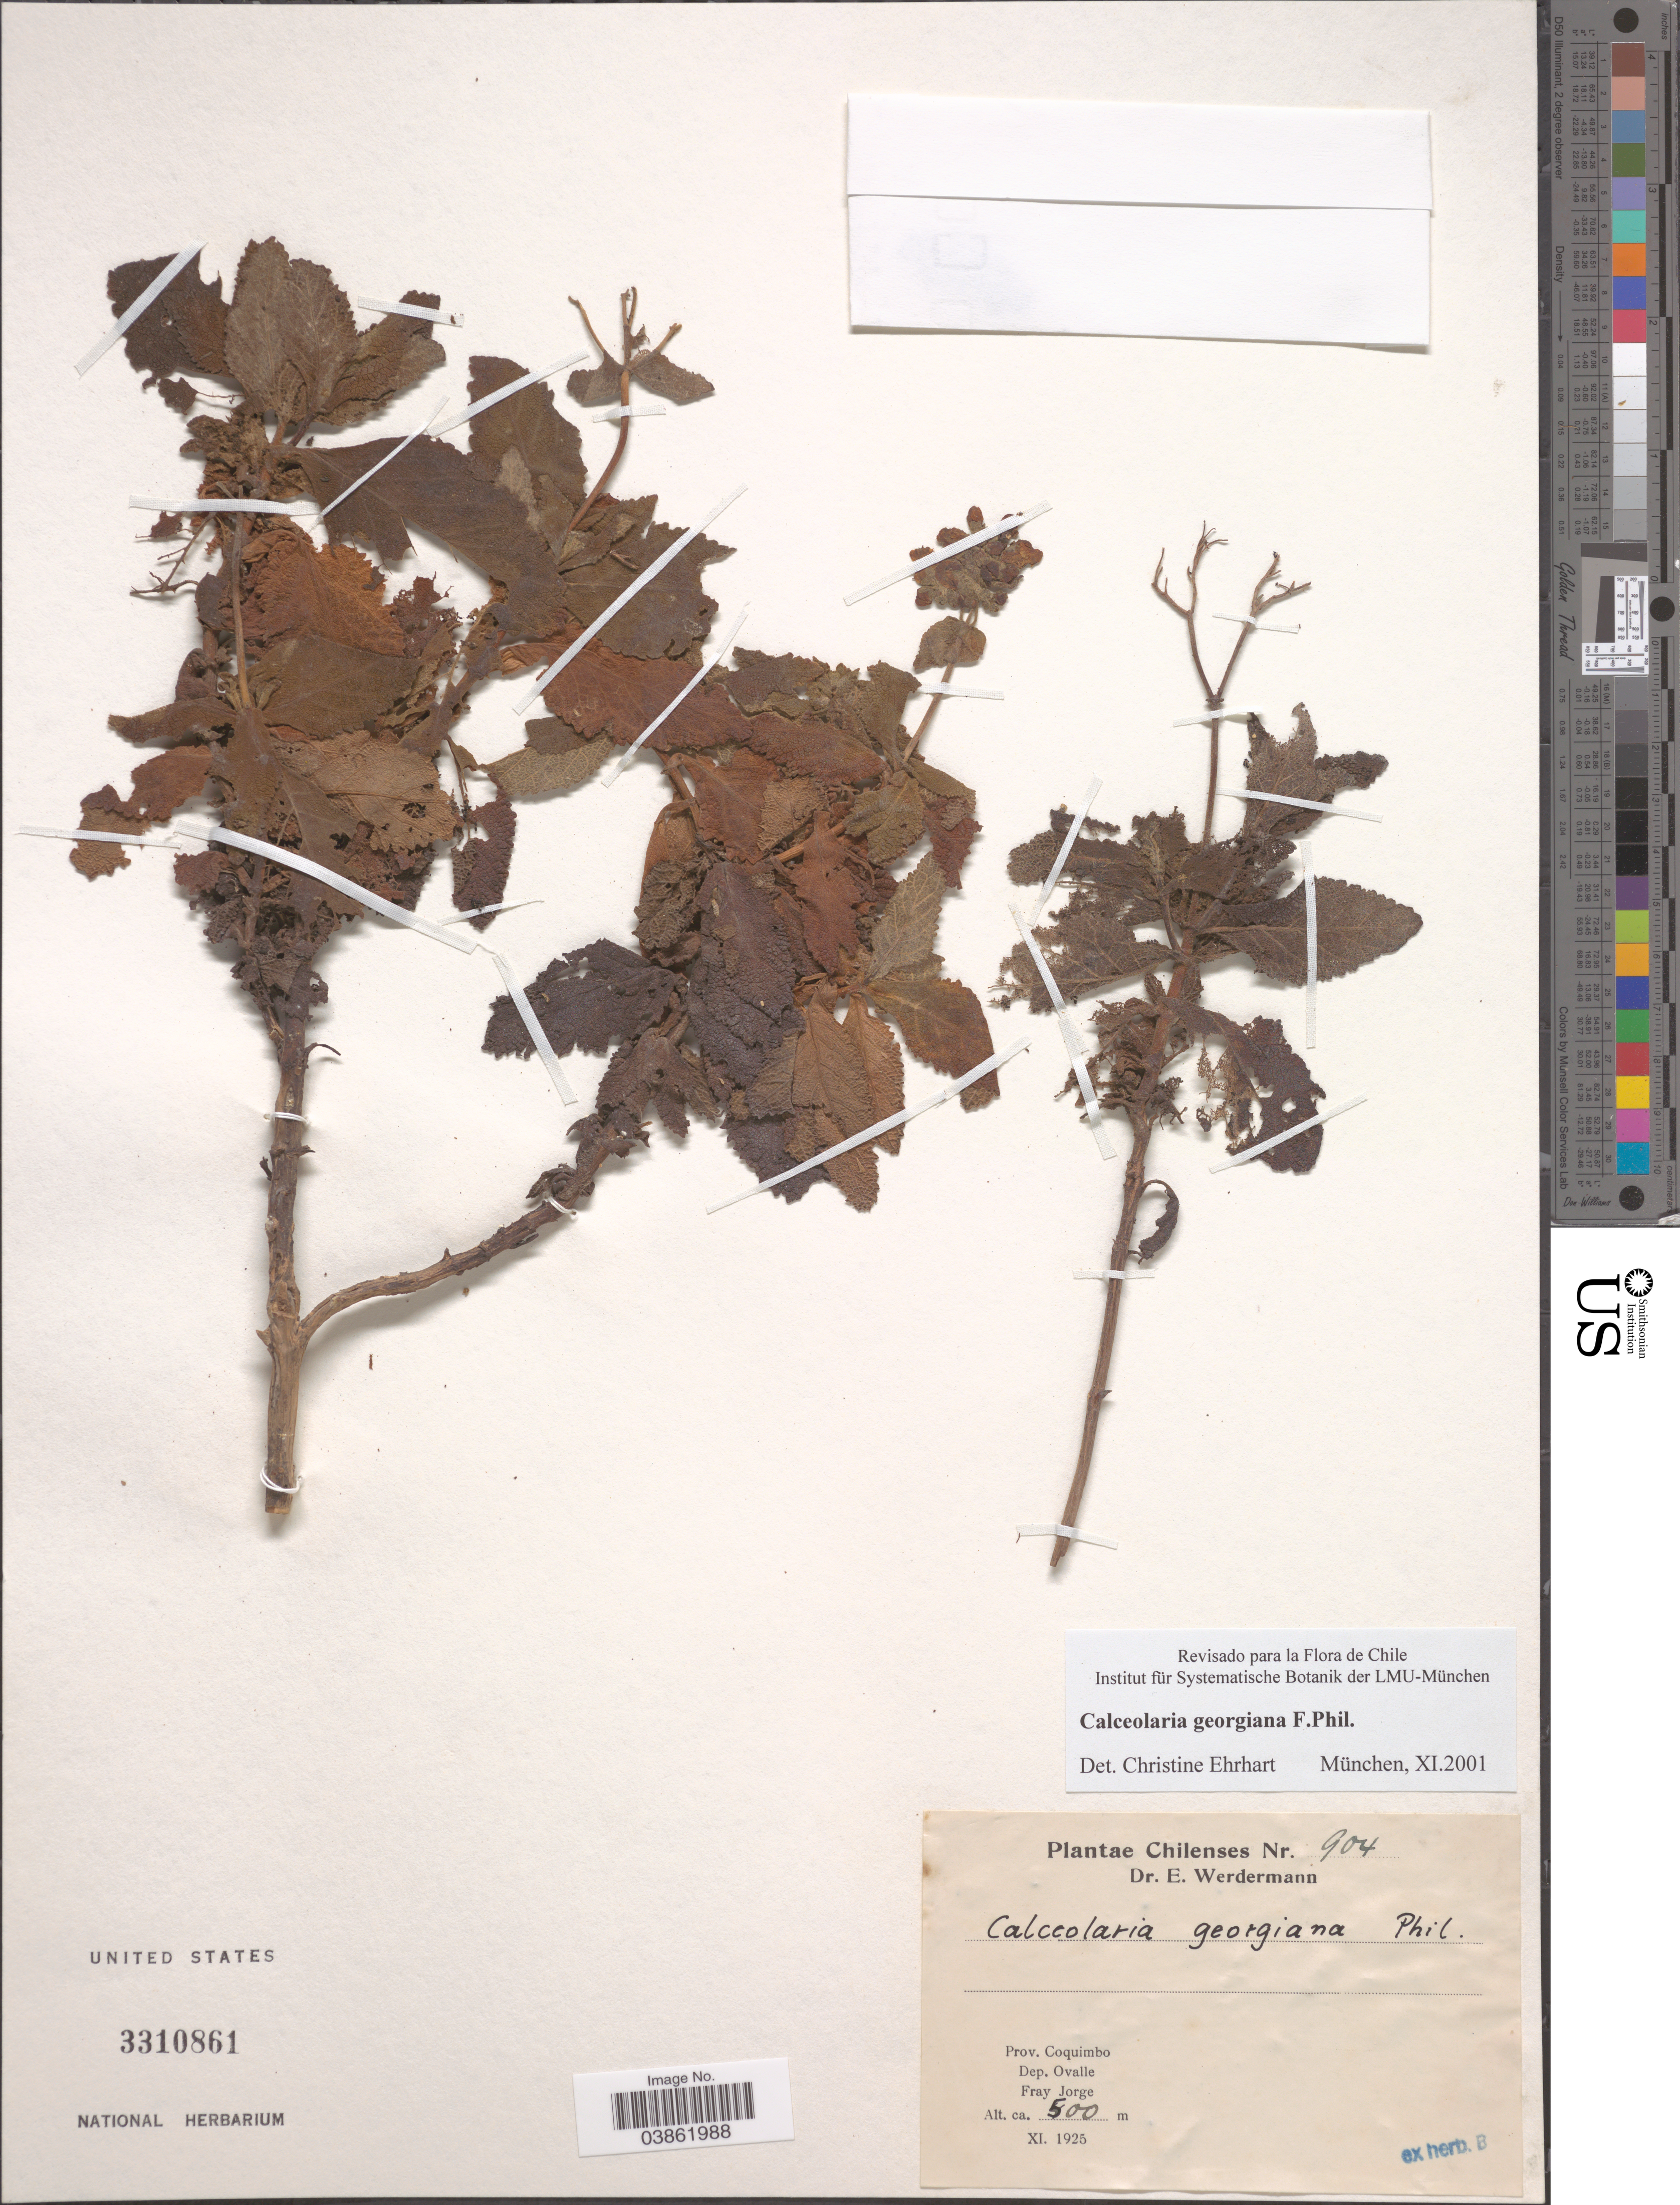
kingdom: Plantae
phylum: Tracheophyta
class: Magnoliopsida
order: Lamiales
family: Calceolariaceae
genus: Calceolaria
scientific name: Calceolaria georgiana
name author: Phil.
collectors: E. Werdermann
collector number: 904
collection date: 1925-11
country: Chile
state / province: Coquimbo (IV)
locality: Dep. Ovalle. Fray Jorge.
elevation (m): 500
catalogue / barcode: US 3310861